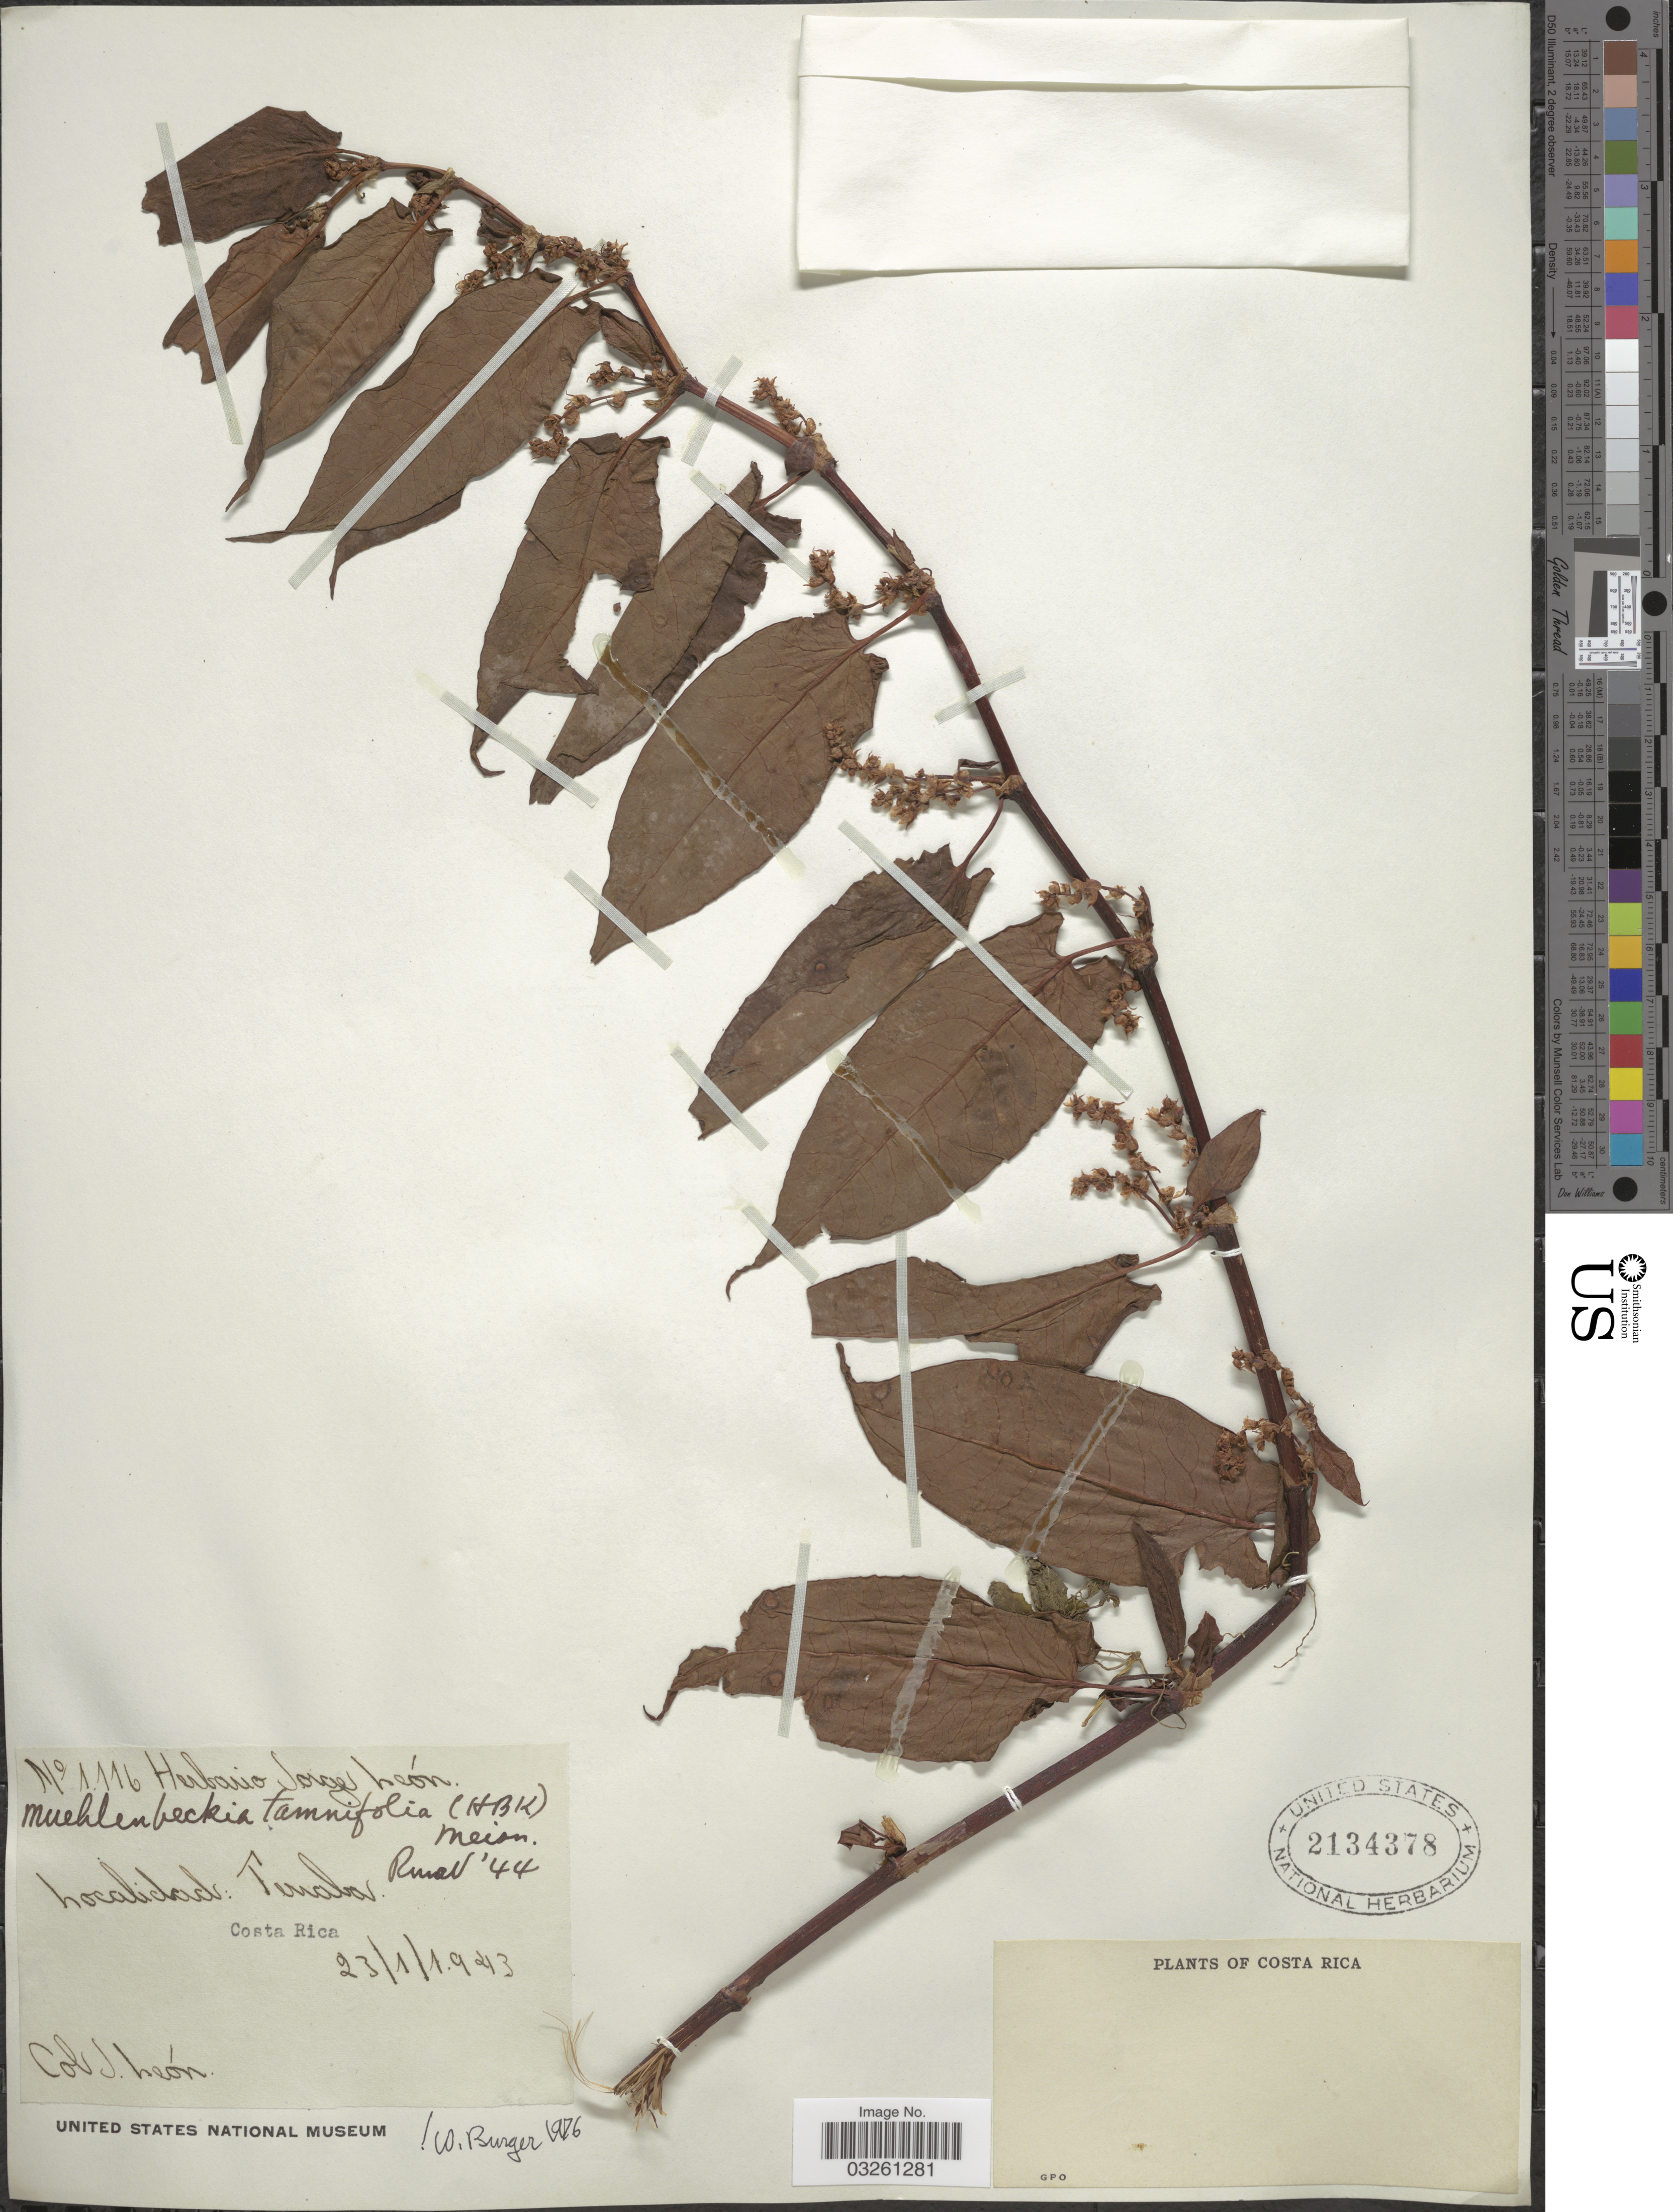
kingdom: Plantae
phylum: Tracheophyta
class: Magnoliopsida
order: Caryophyllales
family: Polygonaceae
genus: Muehlenbeckia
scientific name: Muehlenbeckia tamnifolia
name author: (Kunth) Meisn.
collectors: J. León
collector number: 1116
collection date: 1943-01-23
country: Costa Rica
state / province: Puntarenas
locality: Terraba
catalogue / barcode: US 2134378